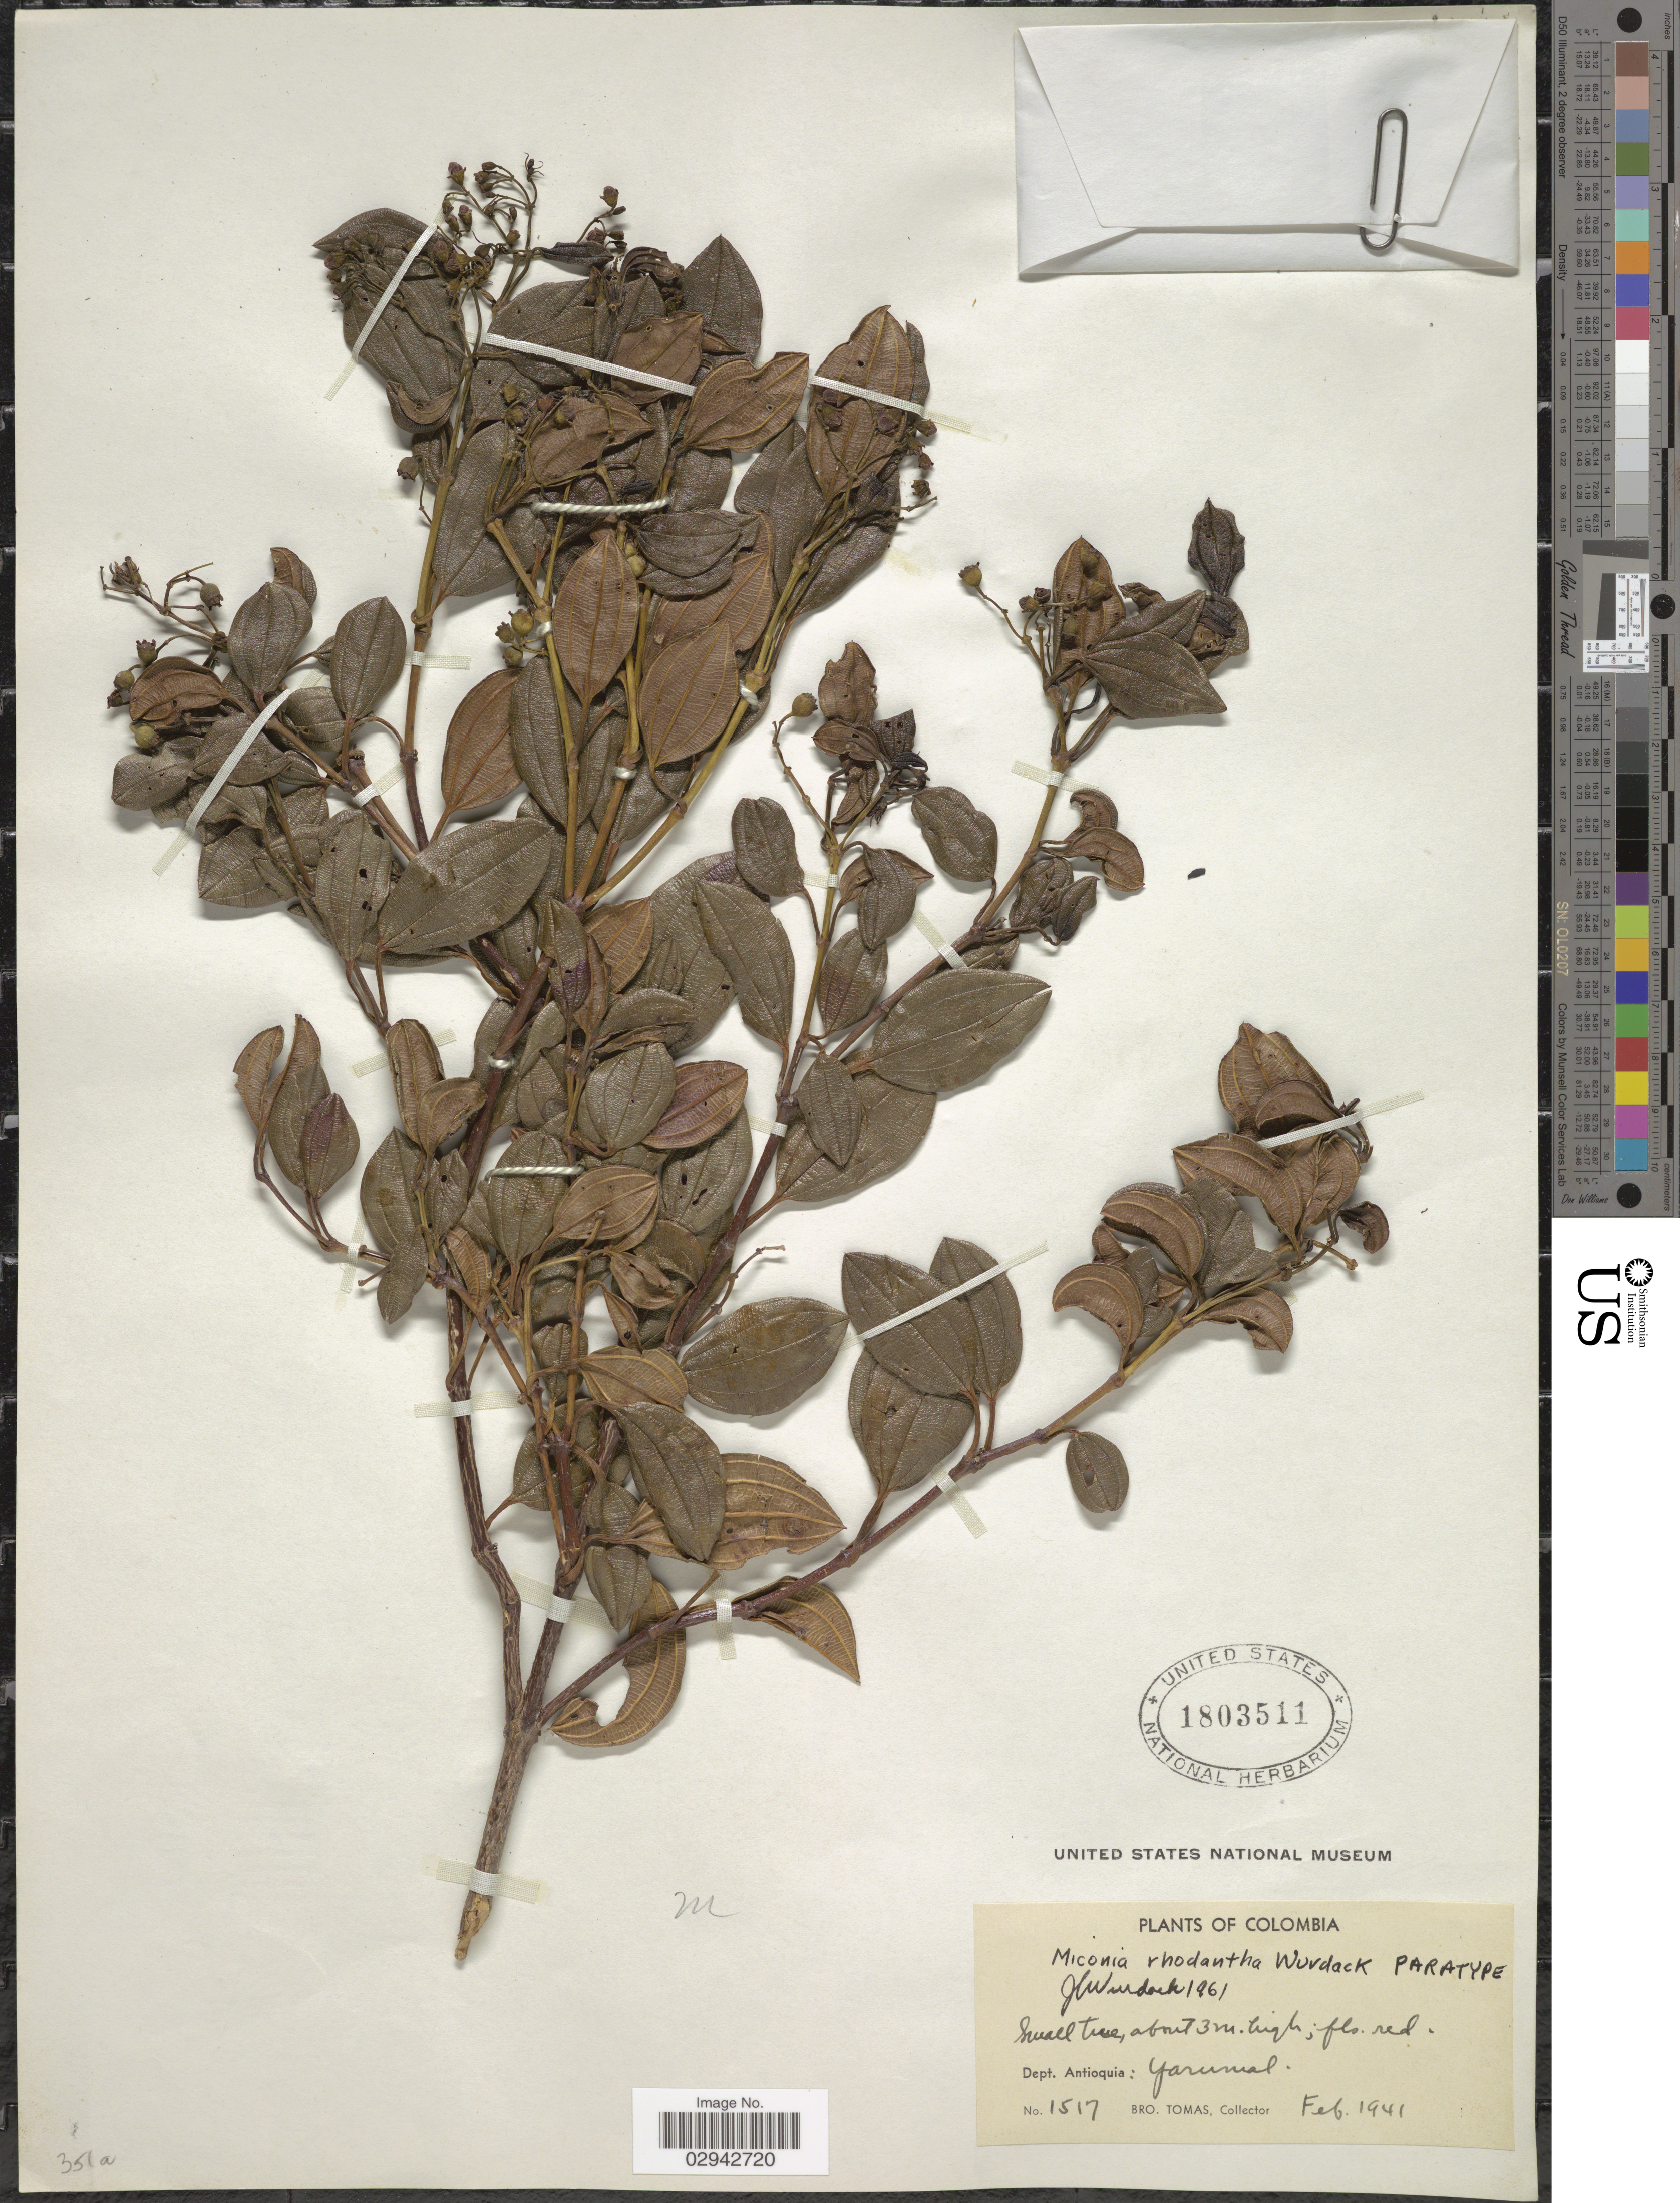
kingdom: Plantae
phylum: Tracheophyta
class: Magnoliopsida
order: Myrtales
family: Melastomataceae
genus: Miconia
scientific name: Miconia rhodantha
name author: Wurdack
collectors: B. Tomas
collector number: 1517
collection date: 1941-02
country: Colombia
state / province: Antioquia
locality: Dept. Antioquia: Yarumal.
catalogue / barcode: US 1803511